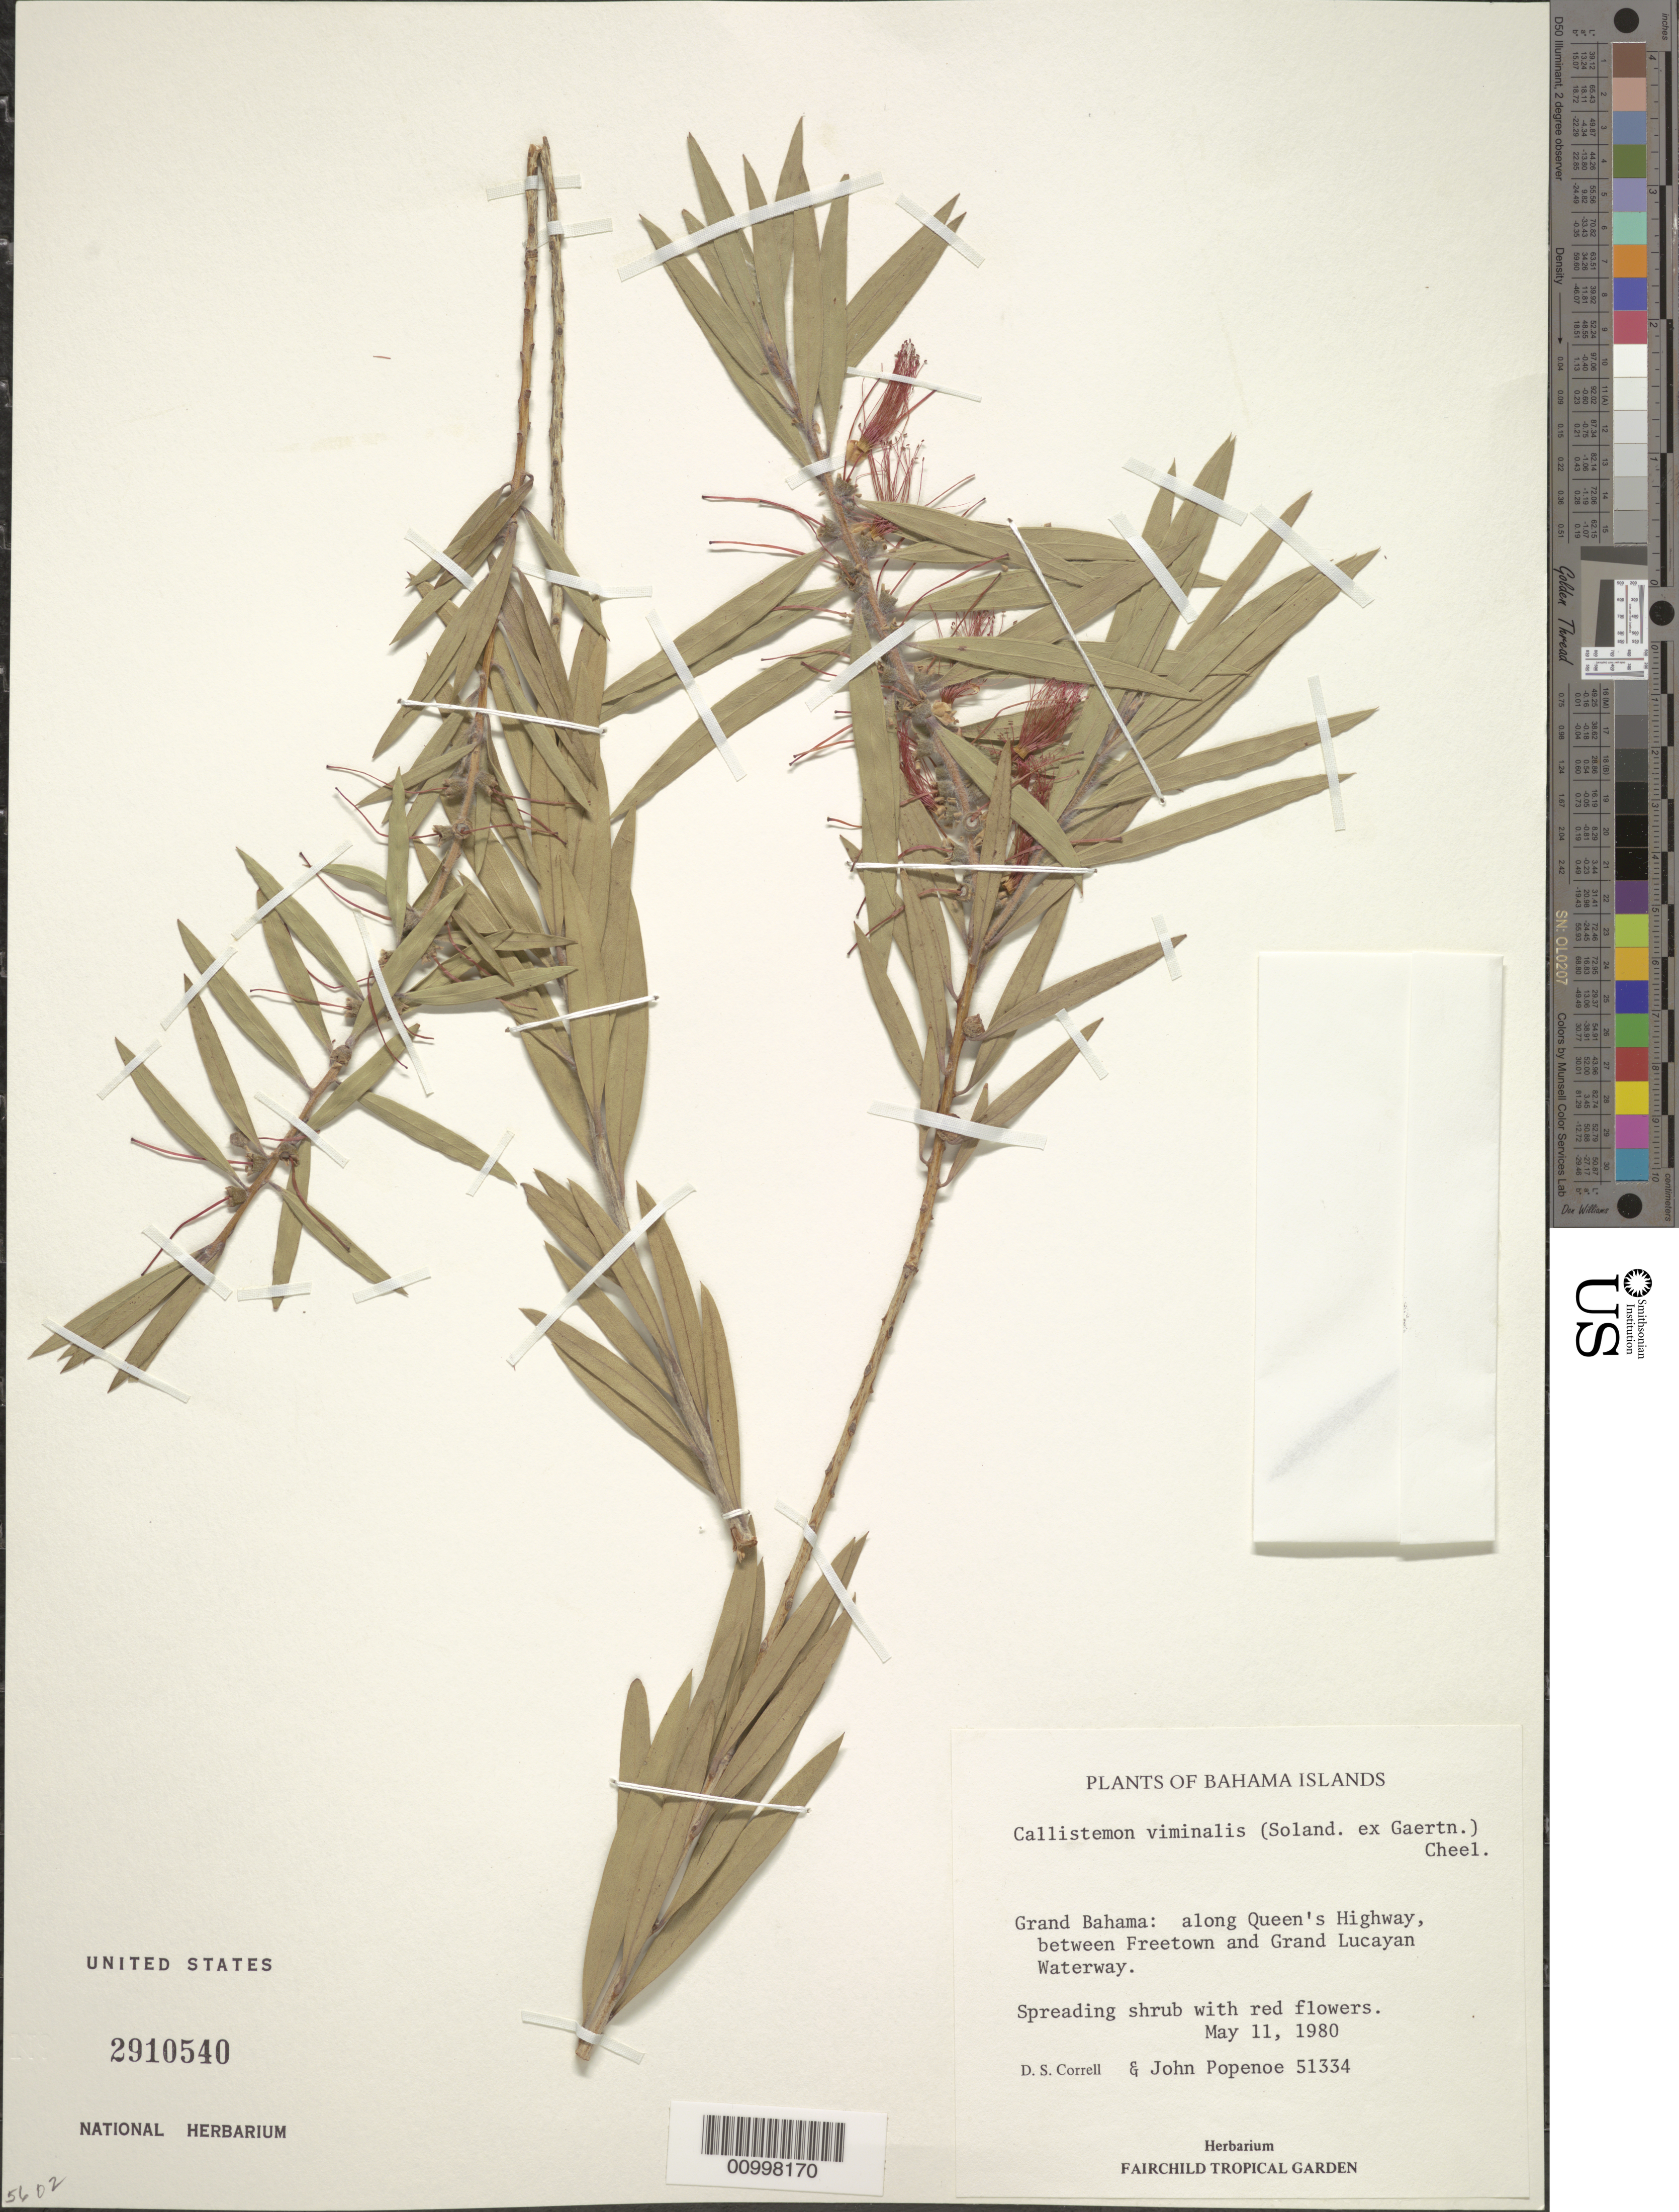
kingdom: Plantae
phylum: Tracheophyta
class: Magnoliopsida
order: Myrtales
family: Myrtaceae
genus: Callistemon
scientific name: Callistemon viminalis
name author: (Sol. ex Gaertn.) G. Don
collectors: D. S. Correll & J. Popenoe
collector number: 51334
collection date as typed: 11 May 1980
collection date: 1980-05-11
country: Bahamas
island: Grand Bahama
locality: Along Queen's Highway, between Freetown and Grand Lucayan Waterway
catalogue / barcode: US 2910540